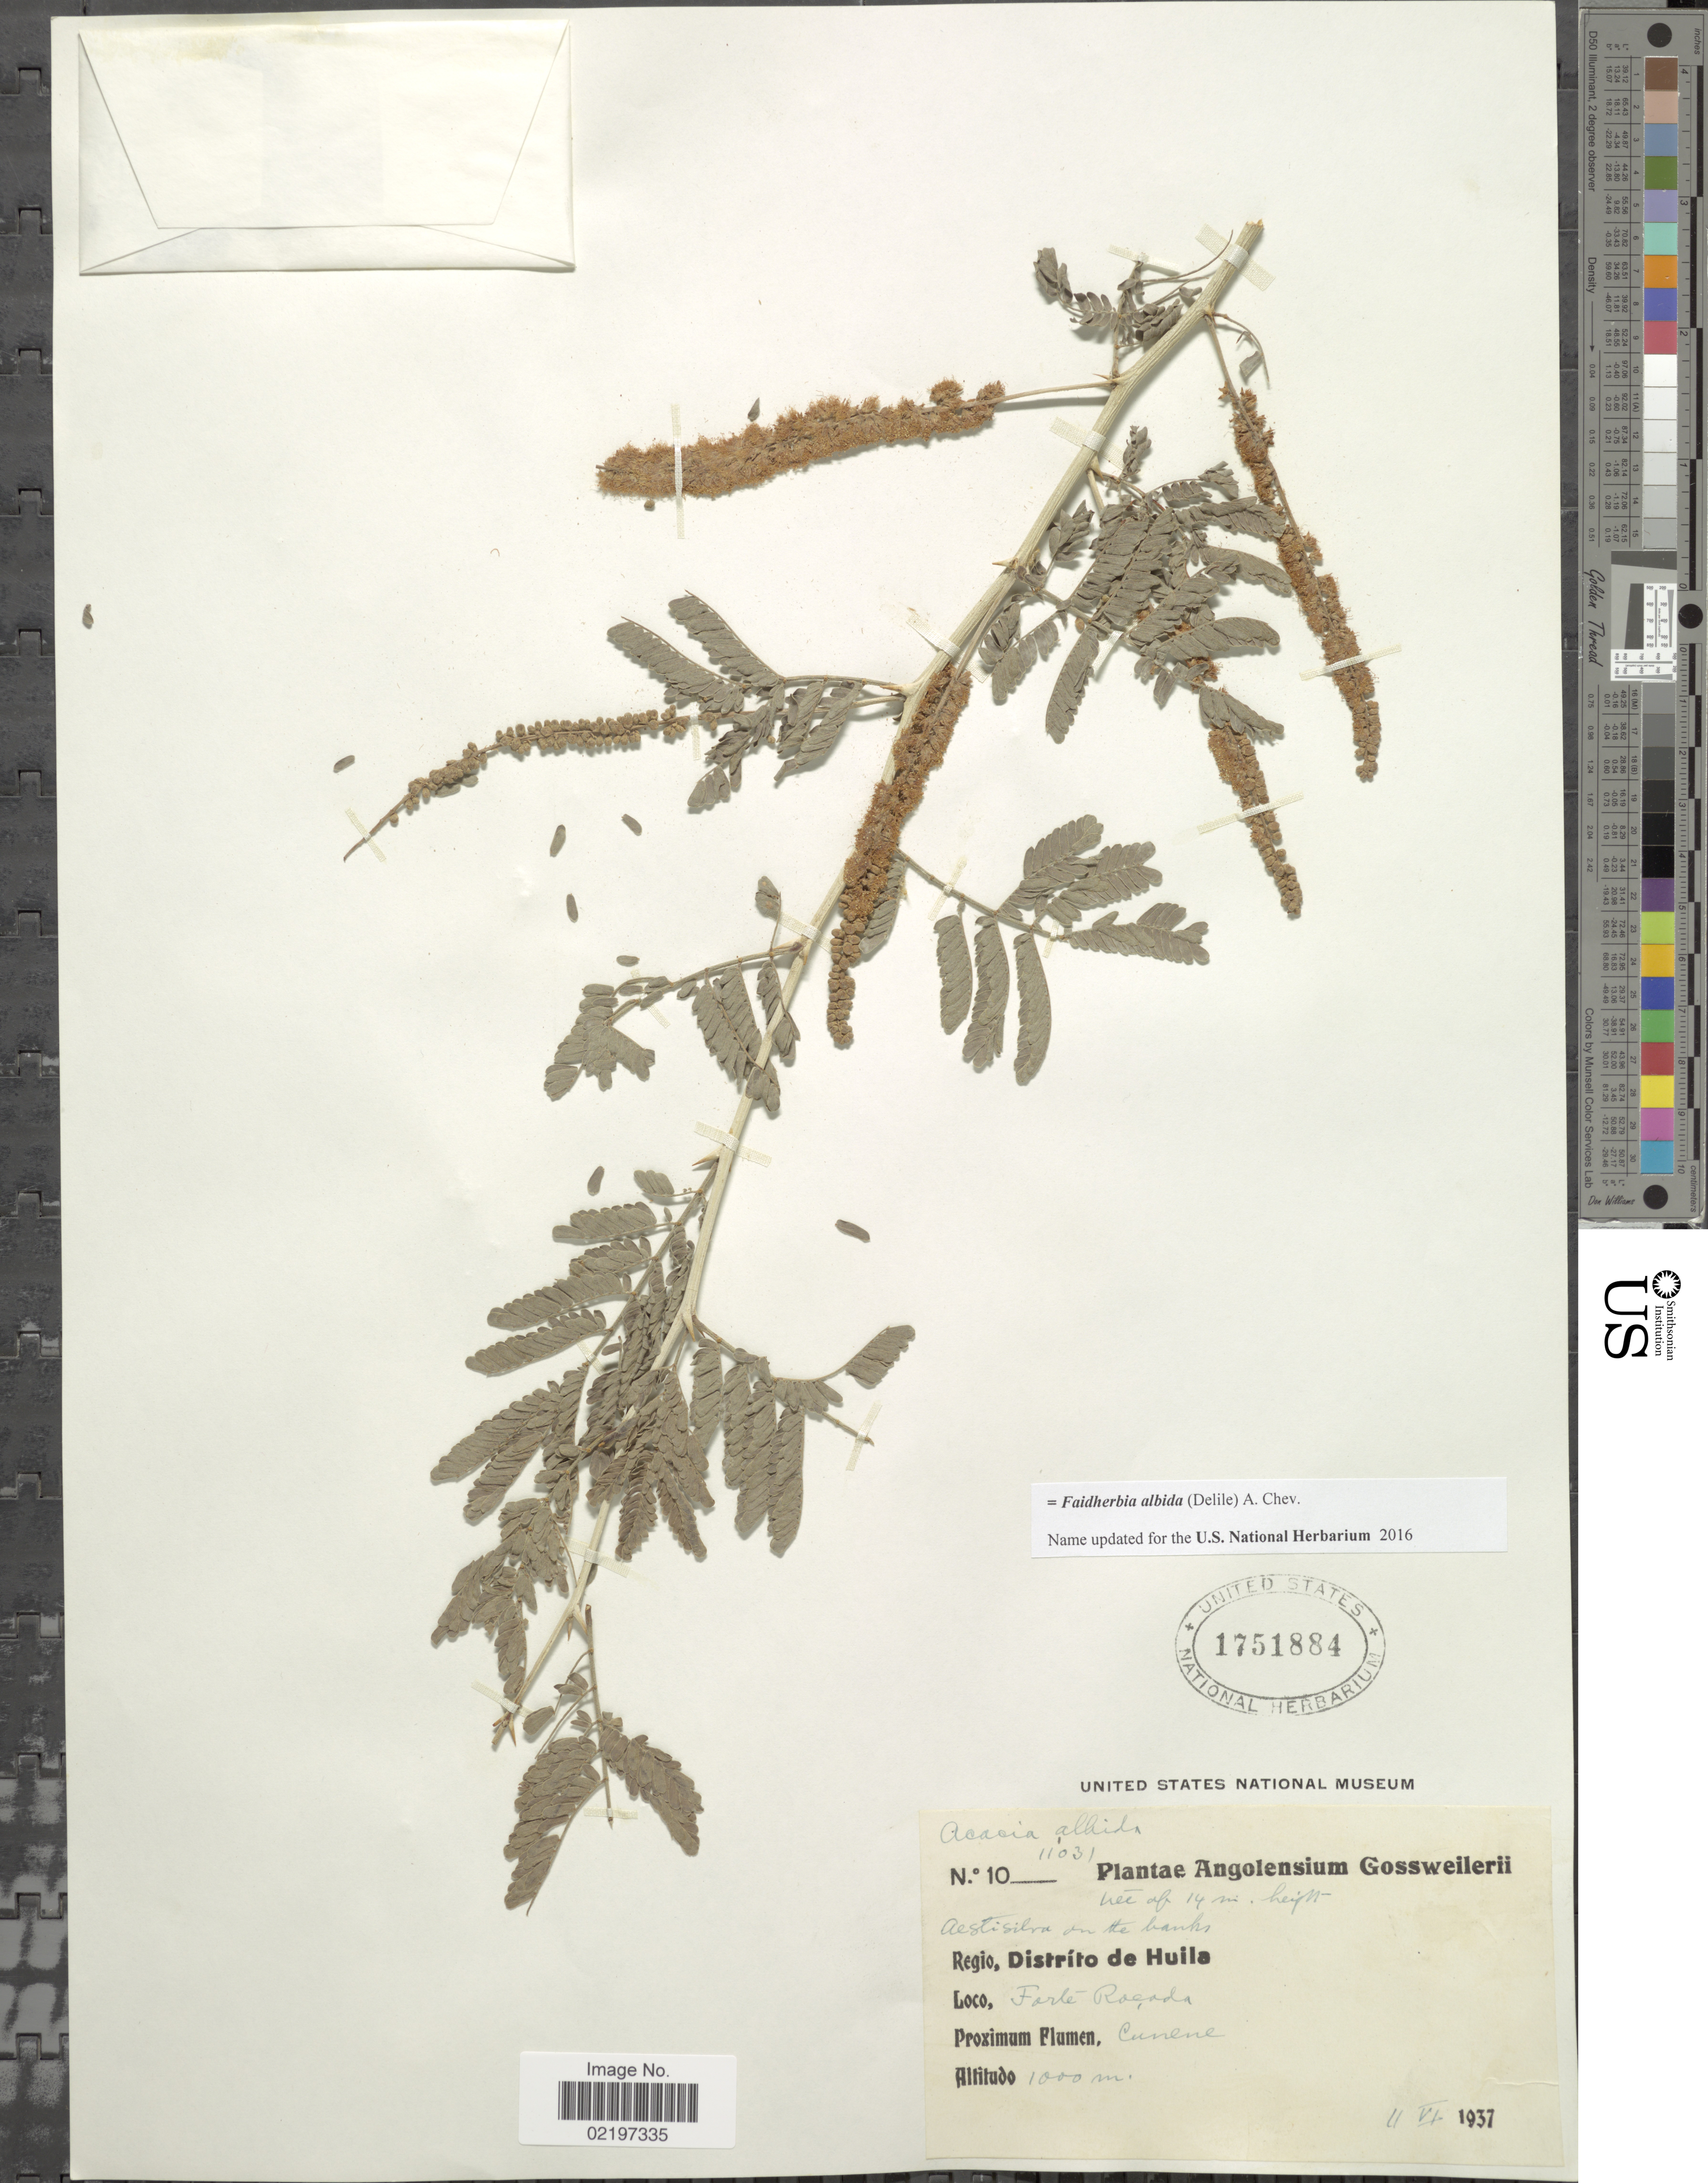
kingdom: Plantae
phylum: Tracheophyta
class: Magnoliopsida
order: Fabales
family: Fabaceae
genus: Faidherbia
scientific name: Faidherbia albida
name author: (Delile) A. Chev.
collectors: -. Gossweiler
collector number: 10/11031?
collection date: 1937-06-11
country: Angola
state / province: Huila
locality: Disrtito de Huila, Angolensium Gossweilerii, Forte Rogada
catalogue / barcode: US 1751884